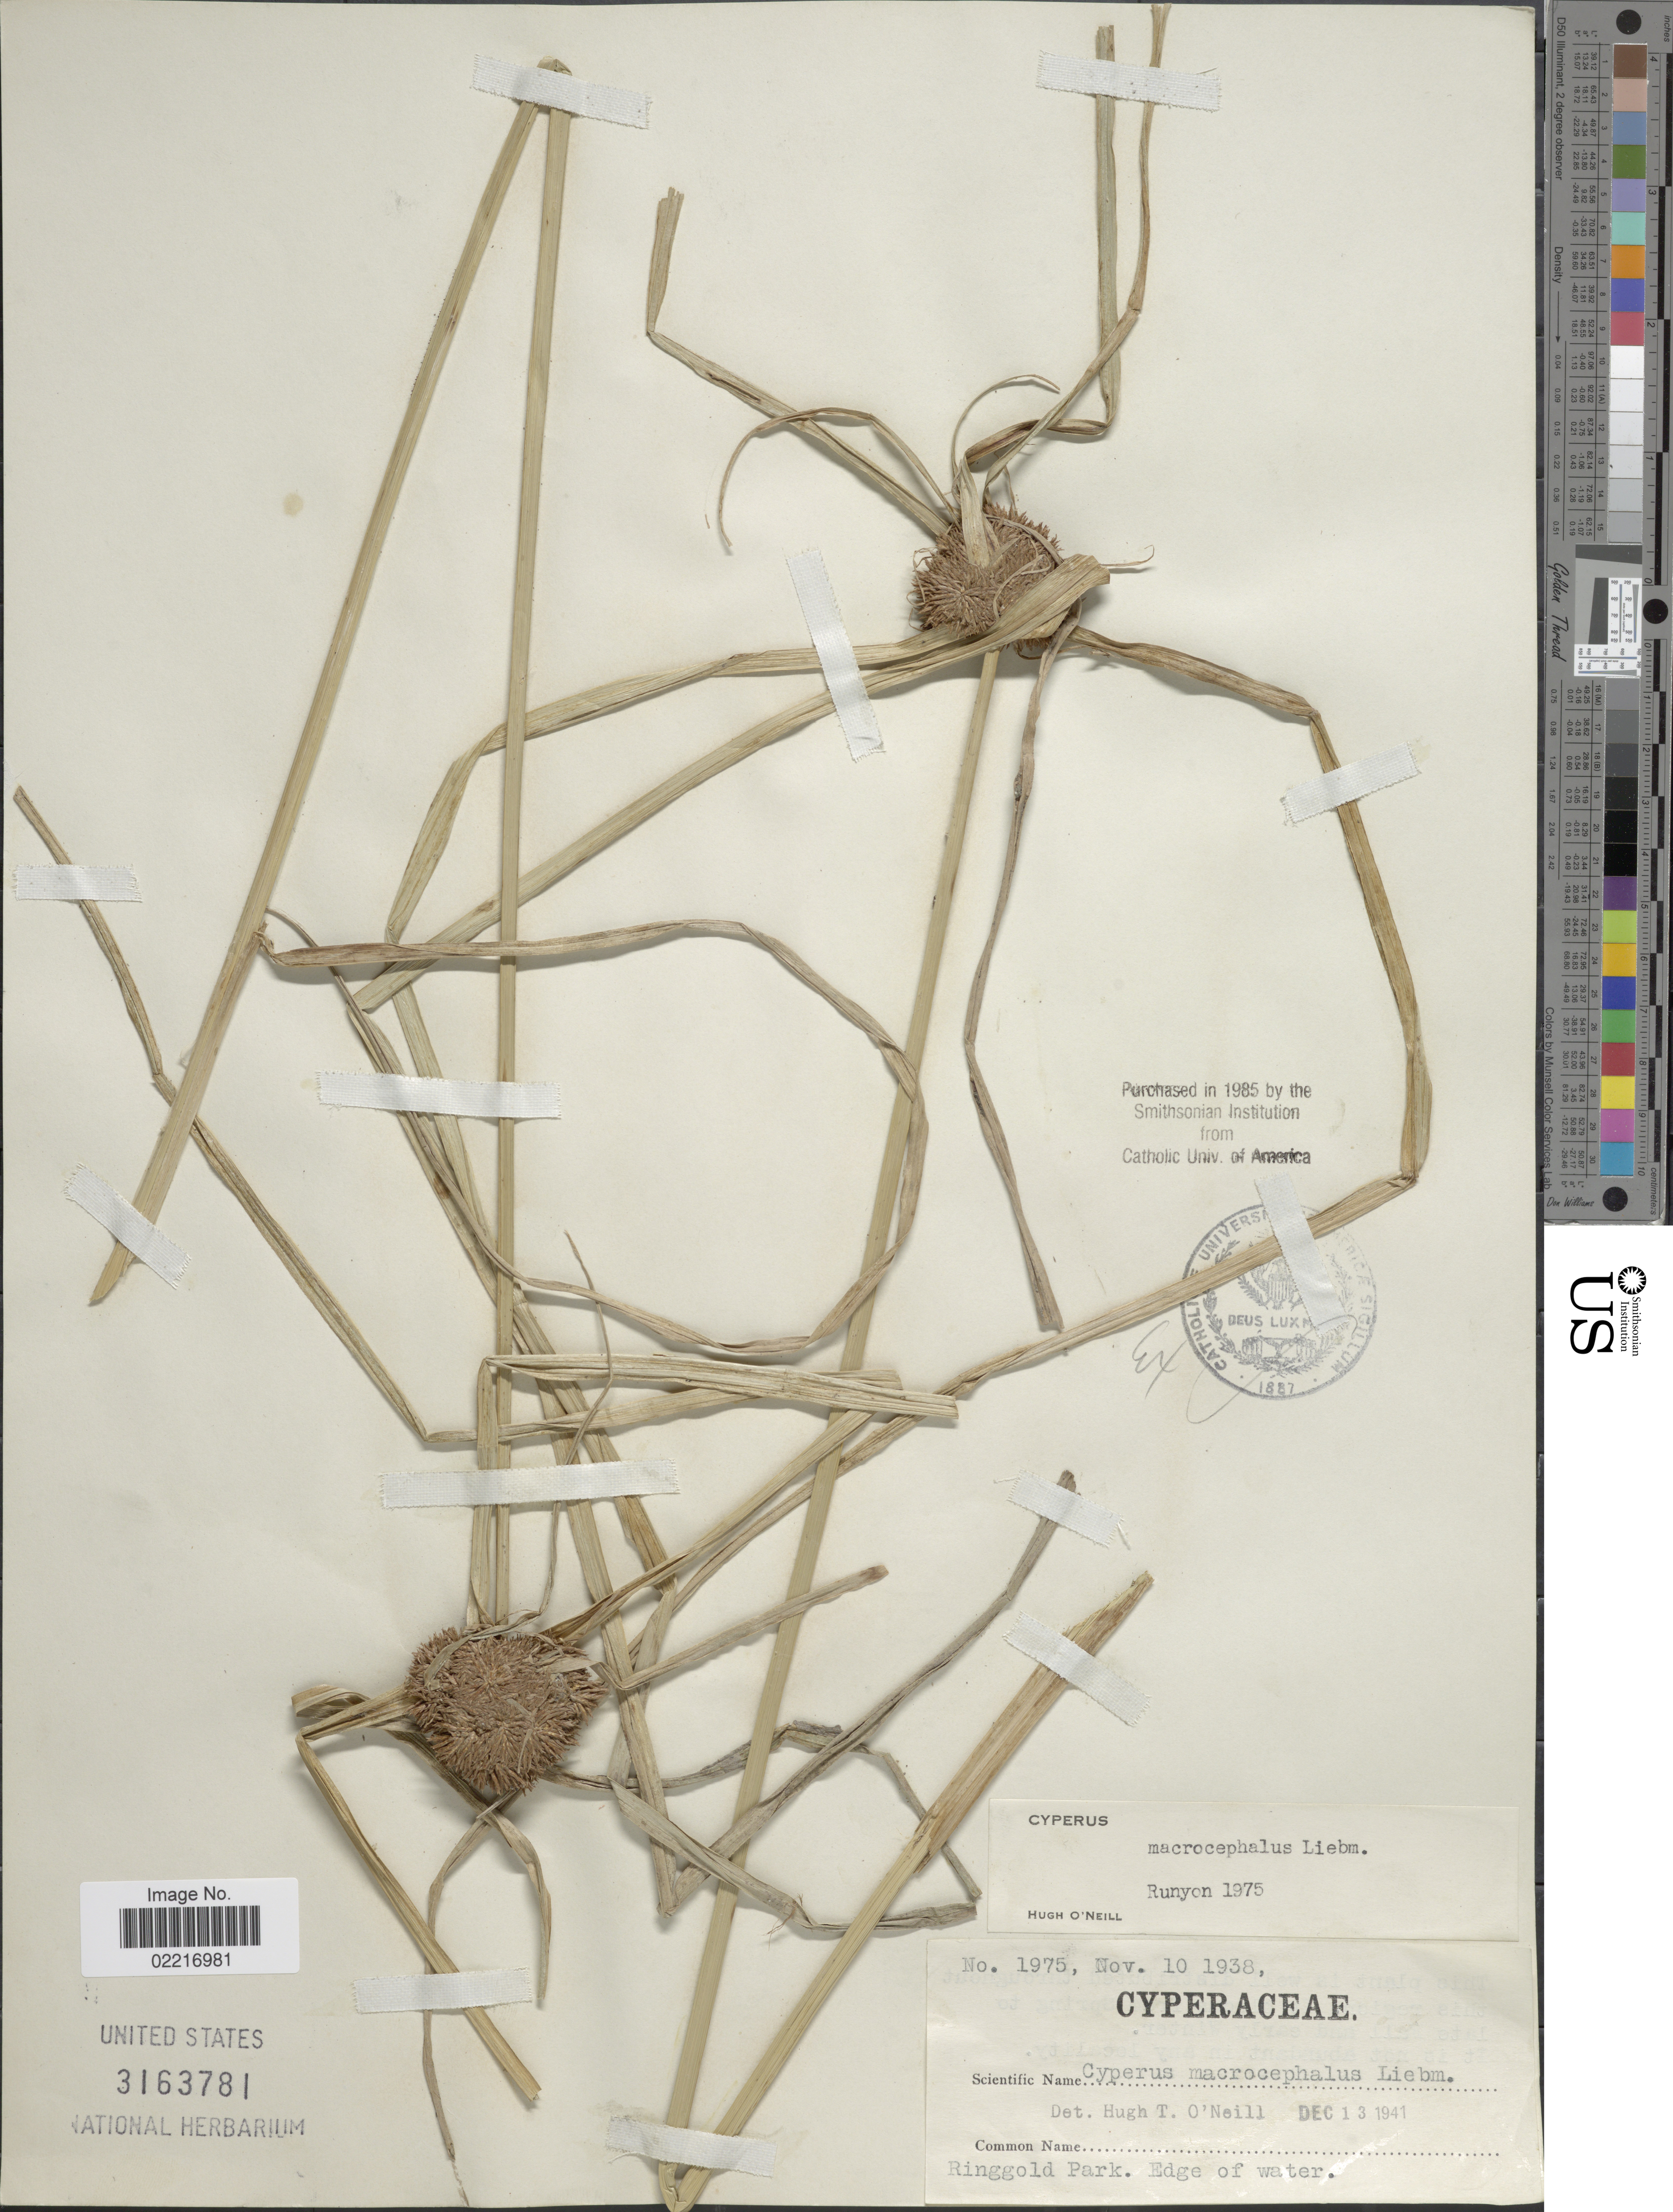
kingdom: Plantae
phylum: Tracheophyta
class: Liliopsida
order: Poales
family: Cyperaceae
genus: Cyperus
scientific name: Cyperus conglobatus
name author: Humb. ex Link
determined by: Strong, Mark T., (BOT), Smithsonian Institution - National Museum of Natural History (UNITED STATES)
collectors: -. Runyon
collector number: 1795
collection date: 1938-11-10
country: United States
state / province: Texas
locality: Ringgold Park. Edge of water.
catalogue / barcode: US 3163781